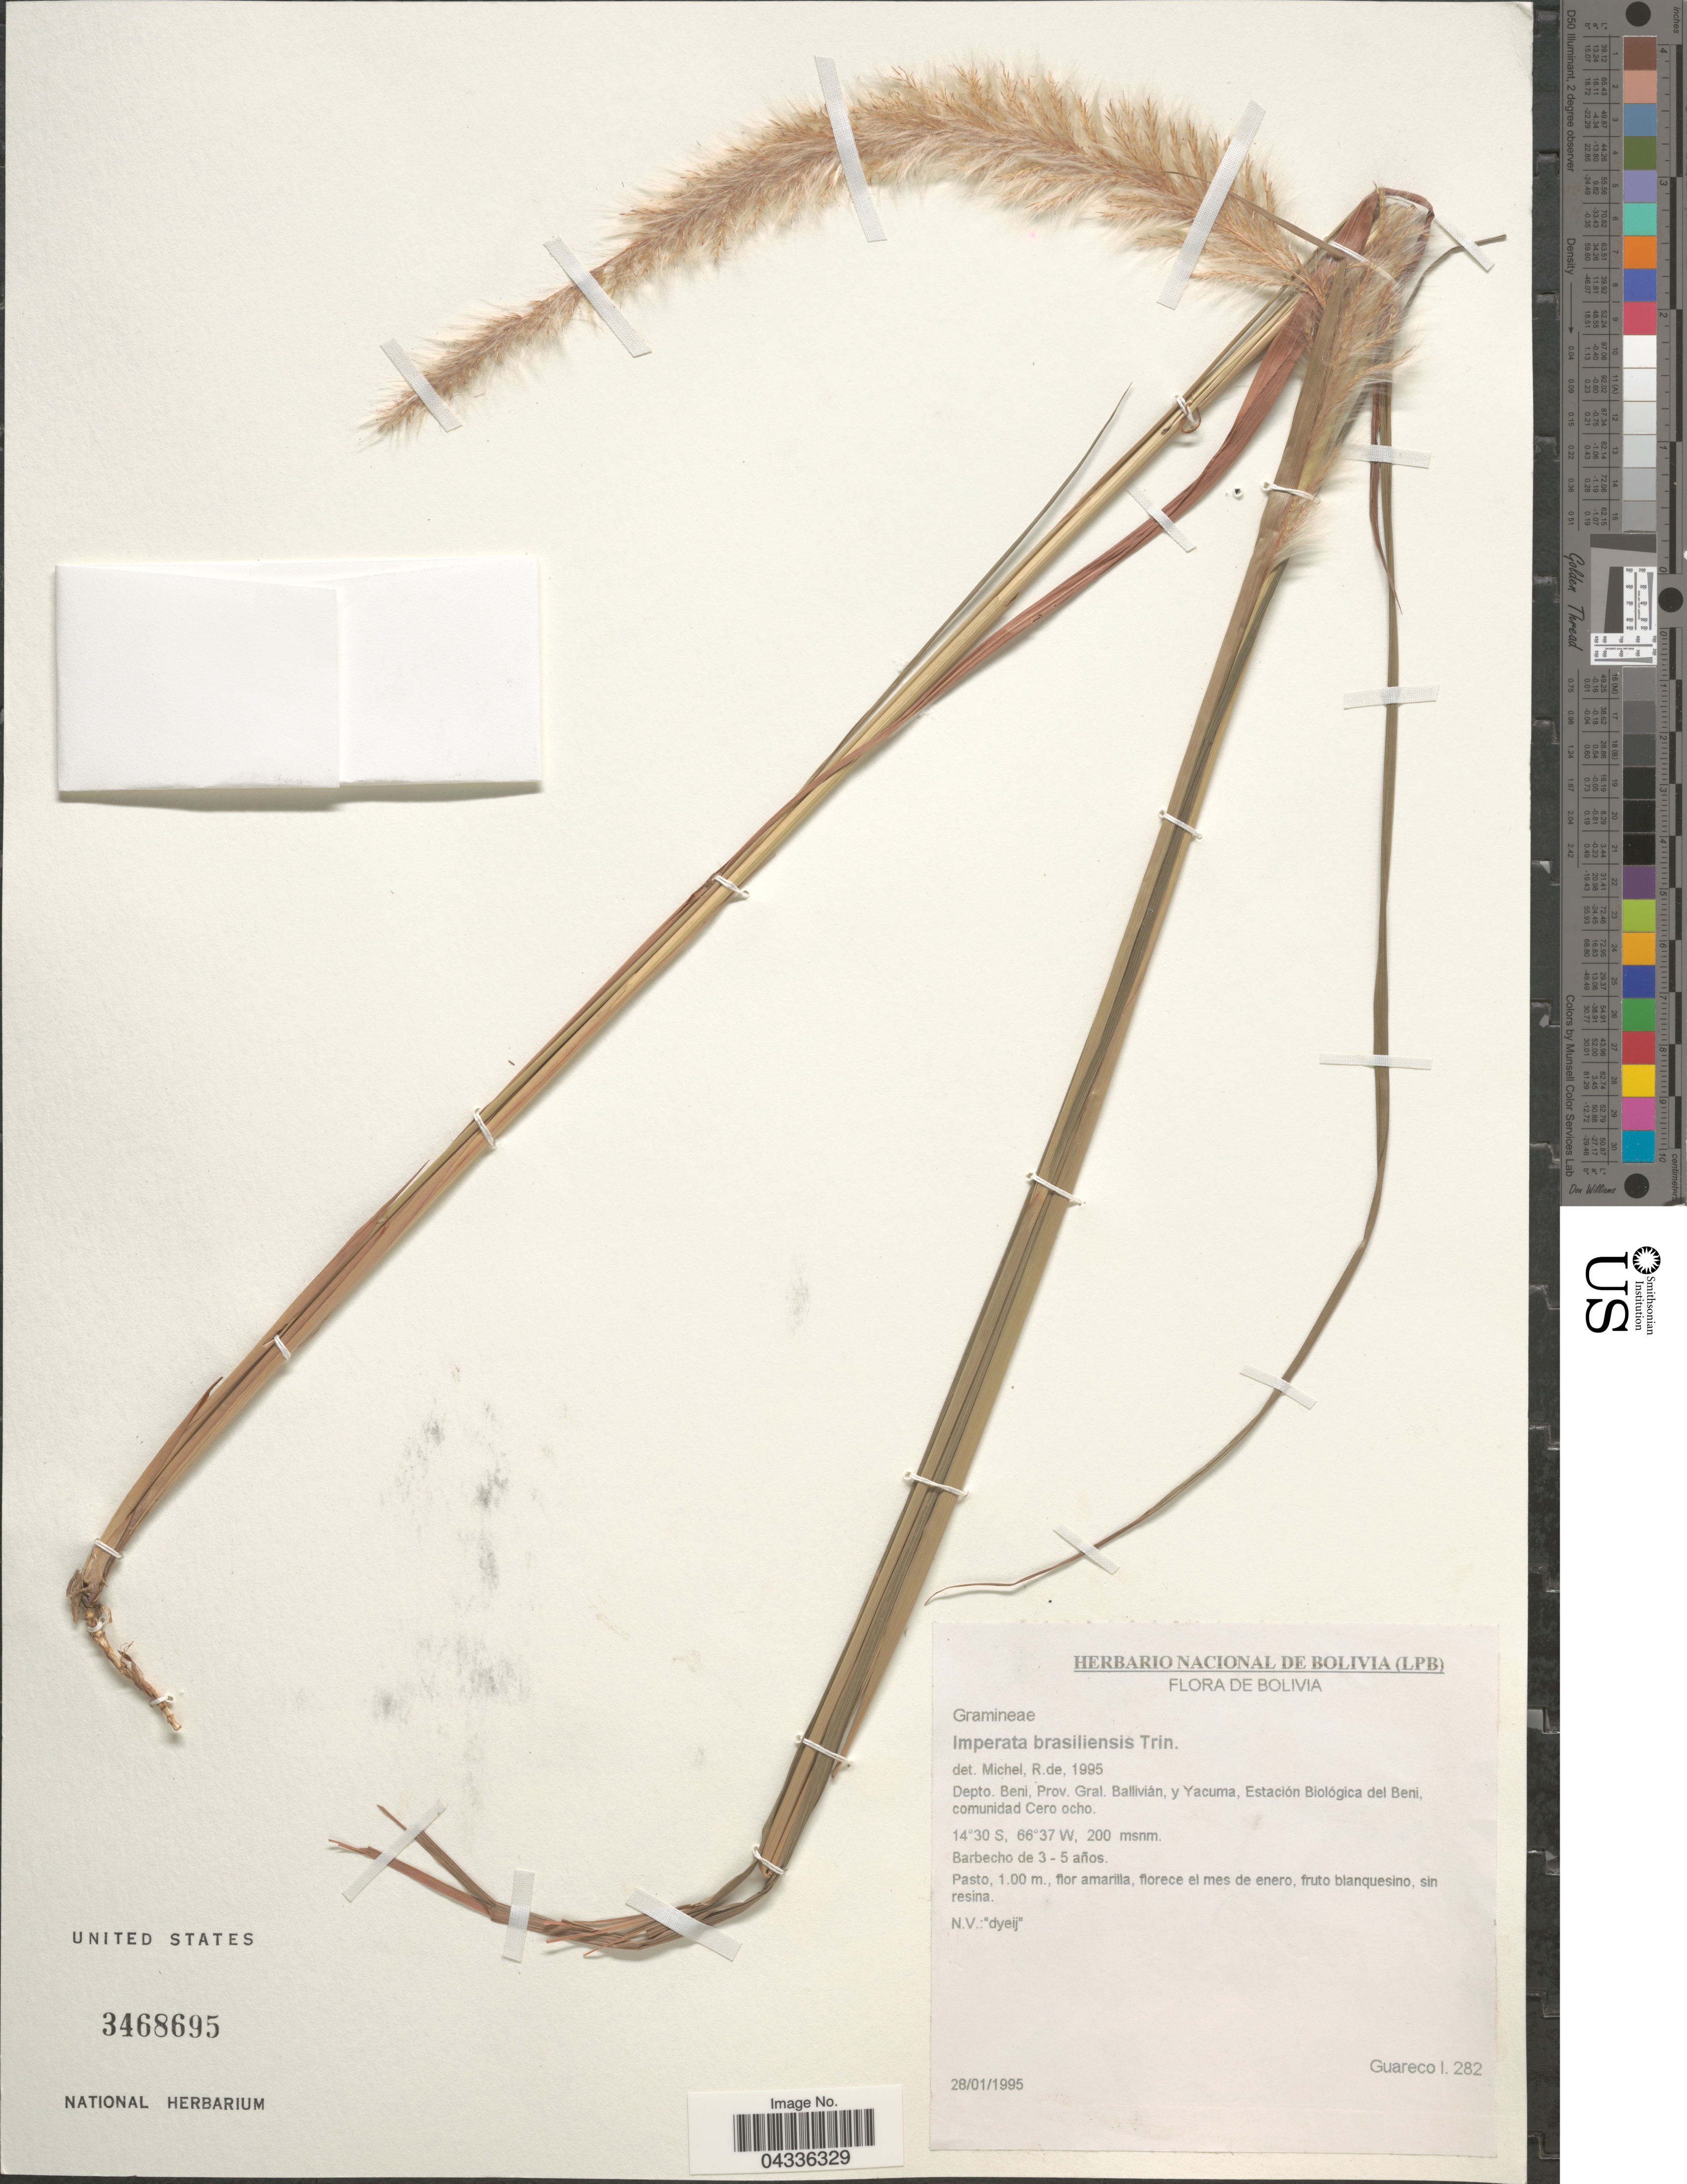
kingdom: Plantae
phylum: Tracheophyta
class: Liliopsida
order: Poales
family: Poaceae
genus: Imperata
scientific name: Imperata brasiliensis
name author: Trin.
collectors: I. Guareco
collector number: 282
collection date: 1995-01-28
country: Bolivia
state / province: Beni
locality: Depto. Beni, Prov. Gral. Ballivián, y Yacuma, Estación Biológica del Beni, comunidad Cerro ocho.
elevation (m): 200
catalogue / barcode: US 3468695